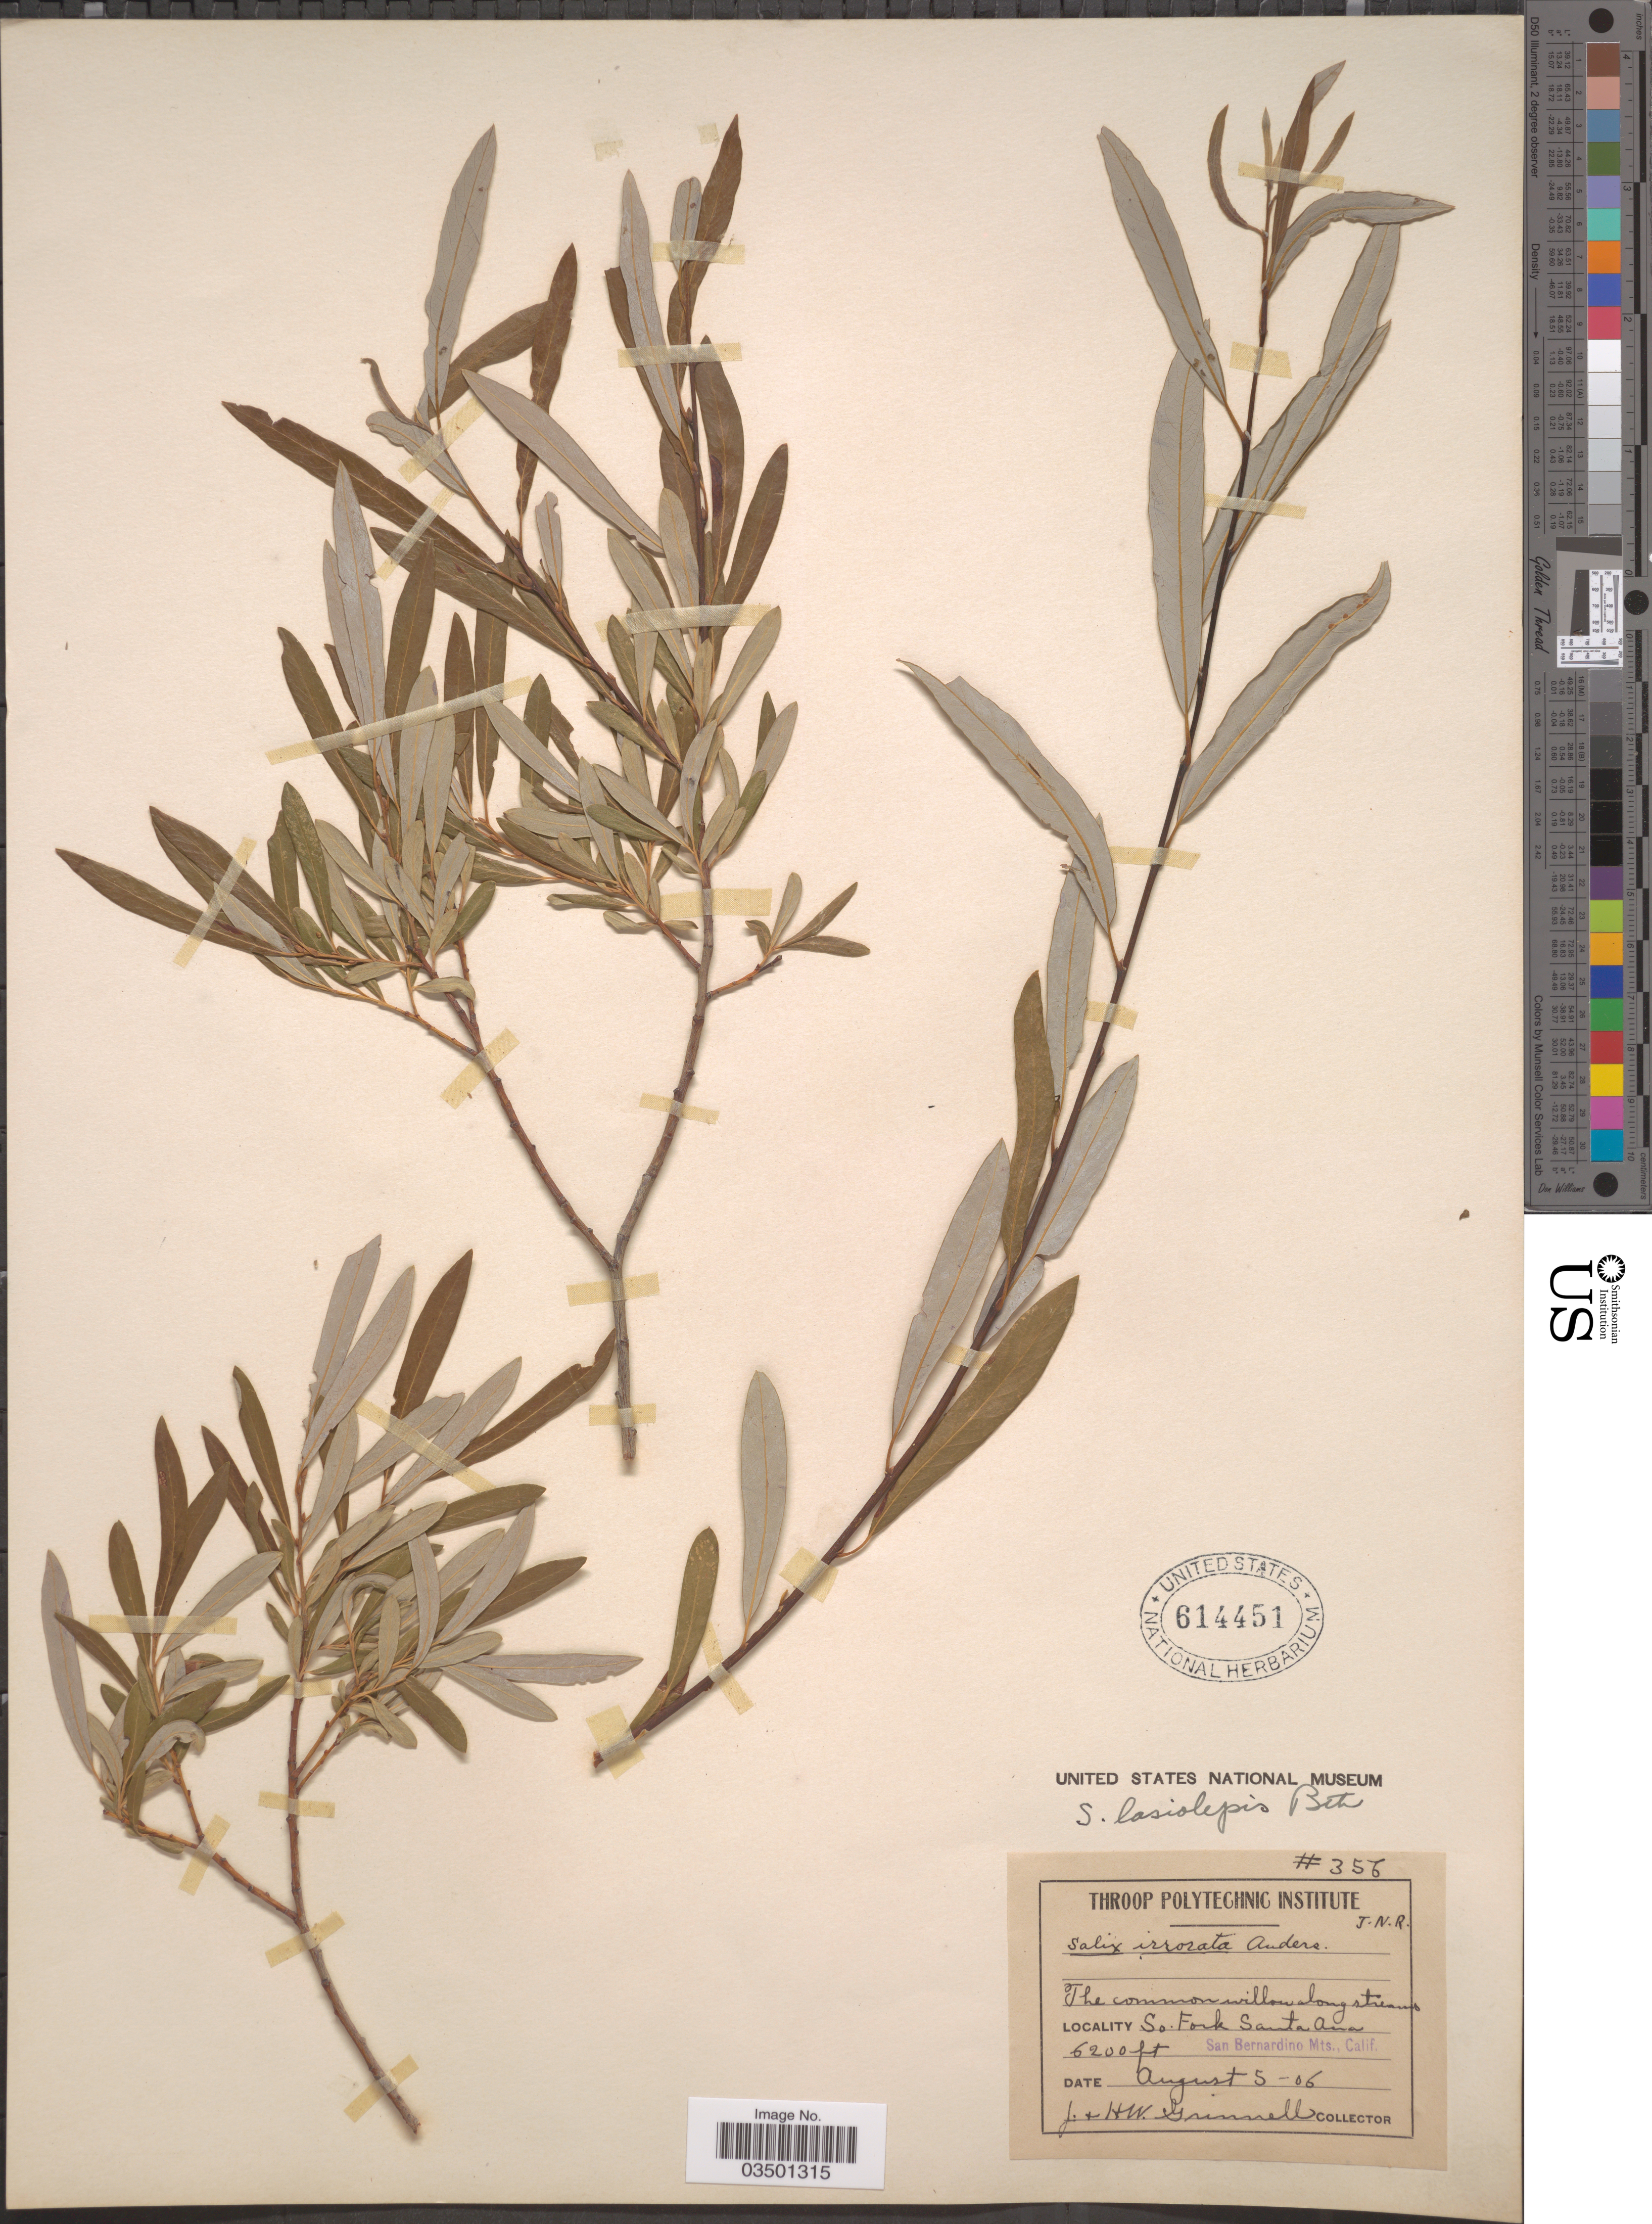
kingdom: Plantae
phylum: Tracheophyta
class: Magnoliopsida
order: Malpighiales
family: Salicaceae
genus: Salix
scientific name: Salix lasiolepis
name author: Benth.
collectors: J. Grinnell & H. Grinnell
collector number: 356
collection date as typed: Transcribed d/m/y: 5/8/6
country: United States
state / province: California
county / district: San Bernardino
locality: So. Fork Santa Ana. San Bernardino Mts.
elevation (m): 1890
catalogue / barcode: US 614451